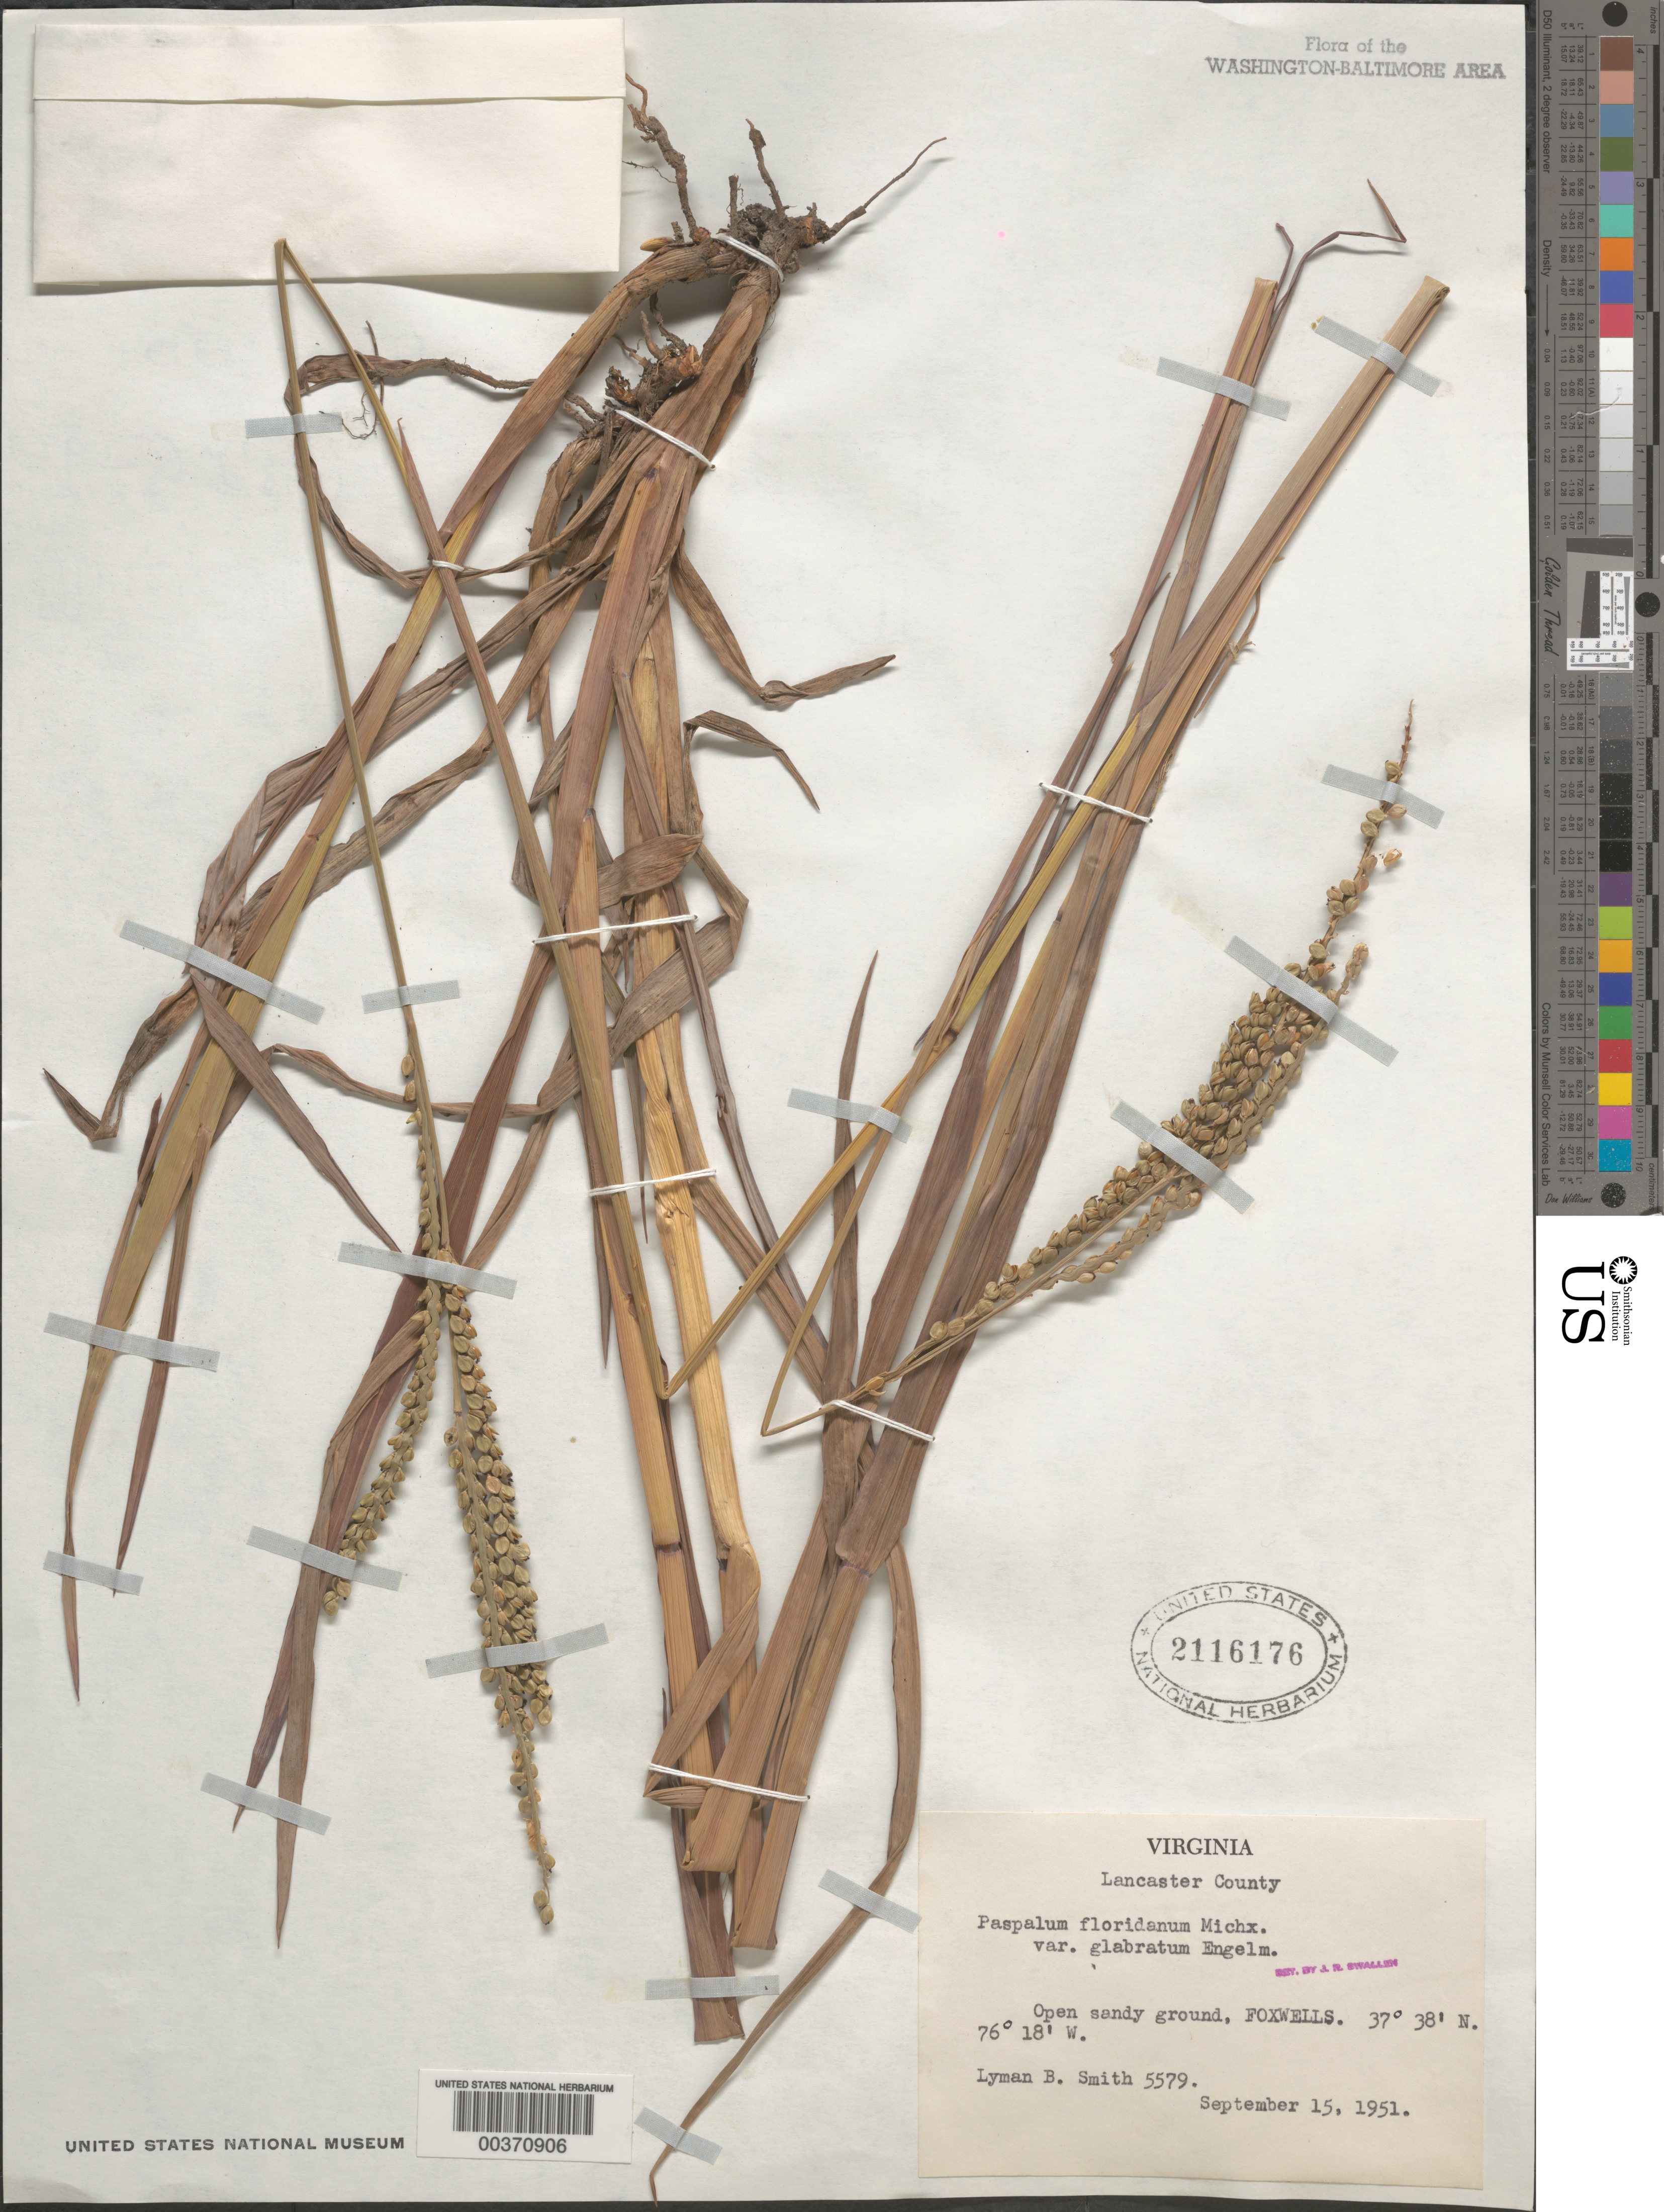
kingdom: Plantae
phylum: Tracheophyta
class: Liliopsida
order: Poales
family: Poaceae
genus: Paspalum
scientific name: Paspalum floridanum var. glabratum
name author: Engelm. ex Vasey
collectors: L. Smith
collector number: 5579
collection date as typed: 15 Sep 1951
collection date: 1951-09-15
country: United States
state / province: Virginia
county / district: Lancaster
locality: Foxwells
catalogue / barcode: US 2116176